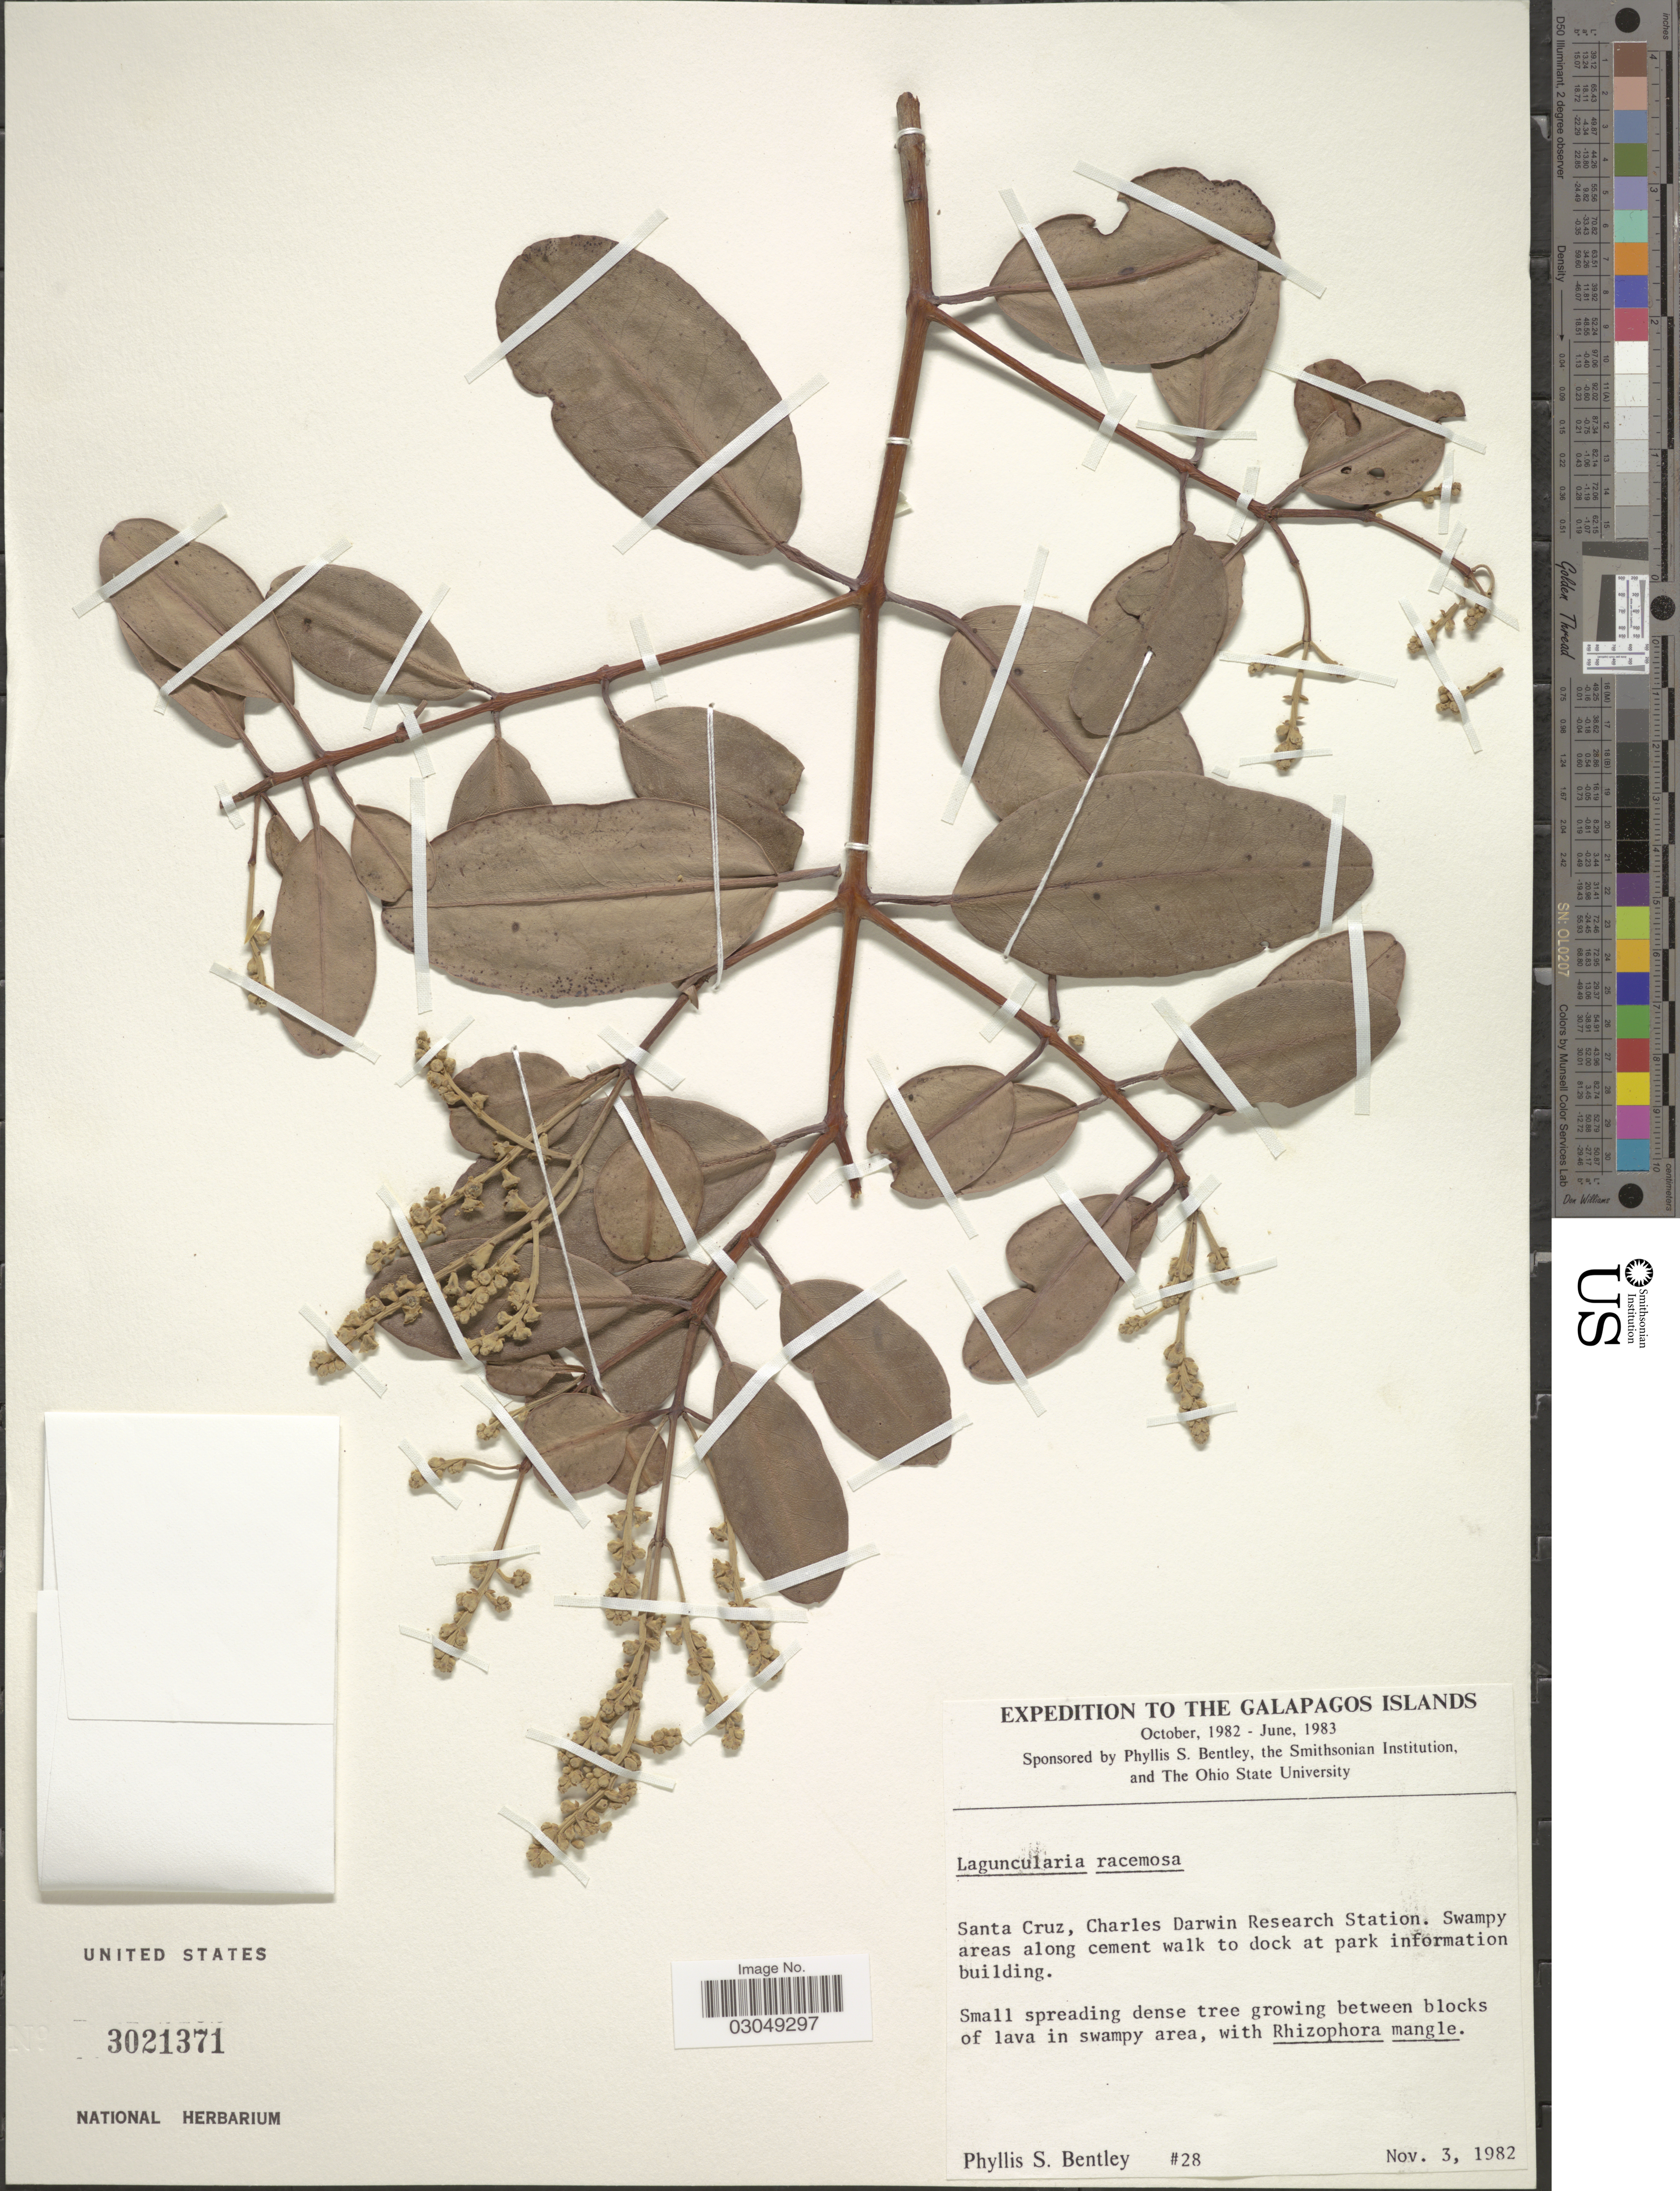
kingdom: Plantae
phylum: Tracheophyta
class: Magnoliopsida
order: Myrtales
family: Combretaceae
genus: Laguncularia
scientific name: Laguncularia racemosa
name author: (L.) C.F. Gaertn.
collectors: P. S. Bentley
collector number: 28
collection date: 1982-11-03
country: Ecuador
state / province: Colón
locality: The Galapagos Islands. Santa Cruz, Charles Darwin Research Station. Swampy areas along cement walk to dock at park information building.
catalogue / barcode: US 3021371